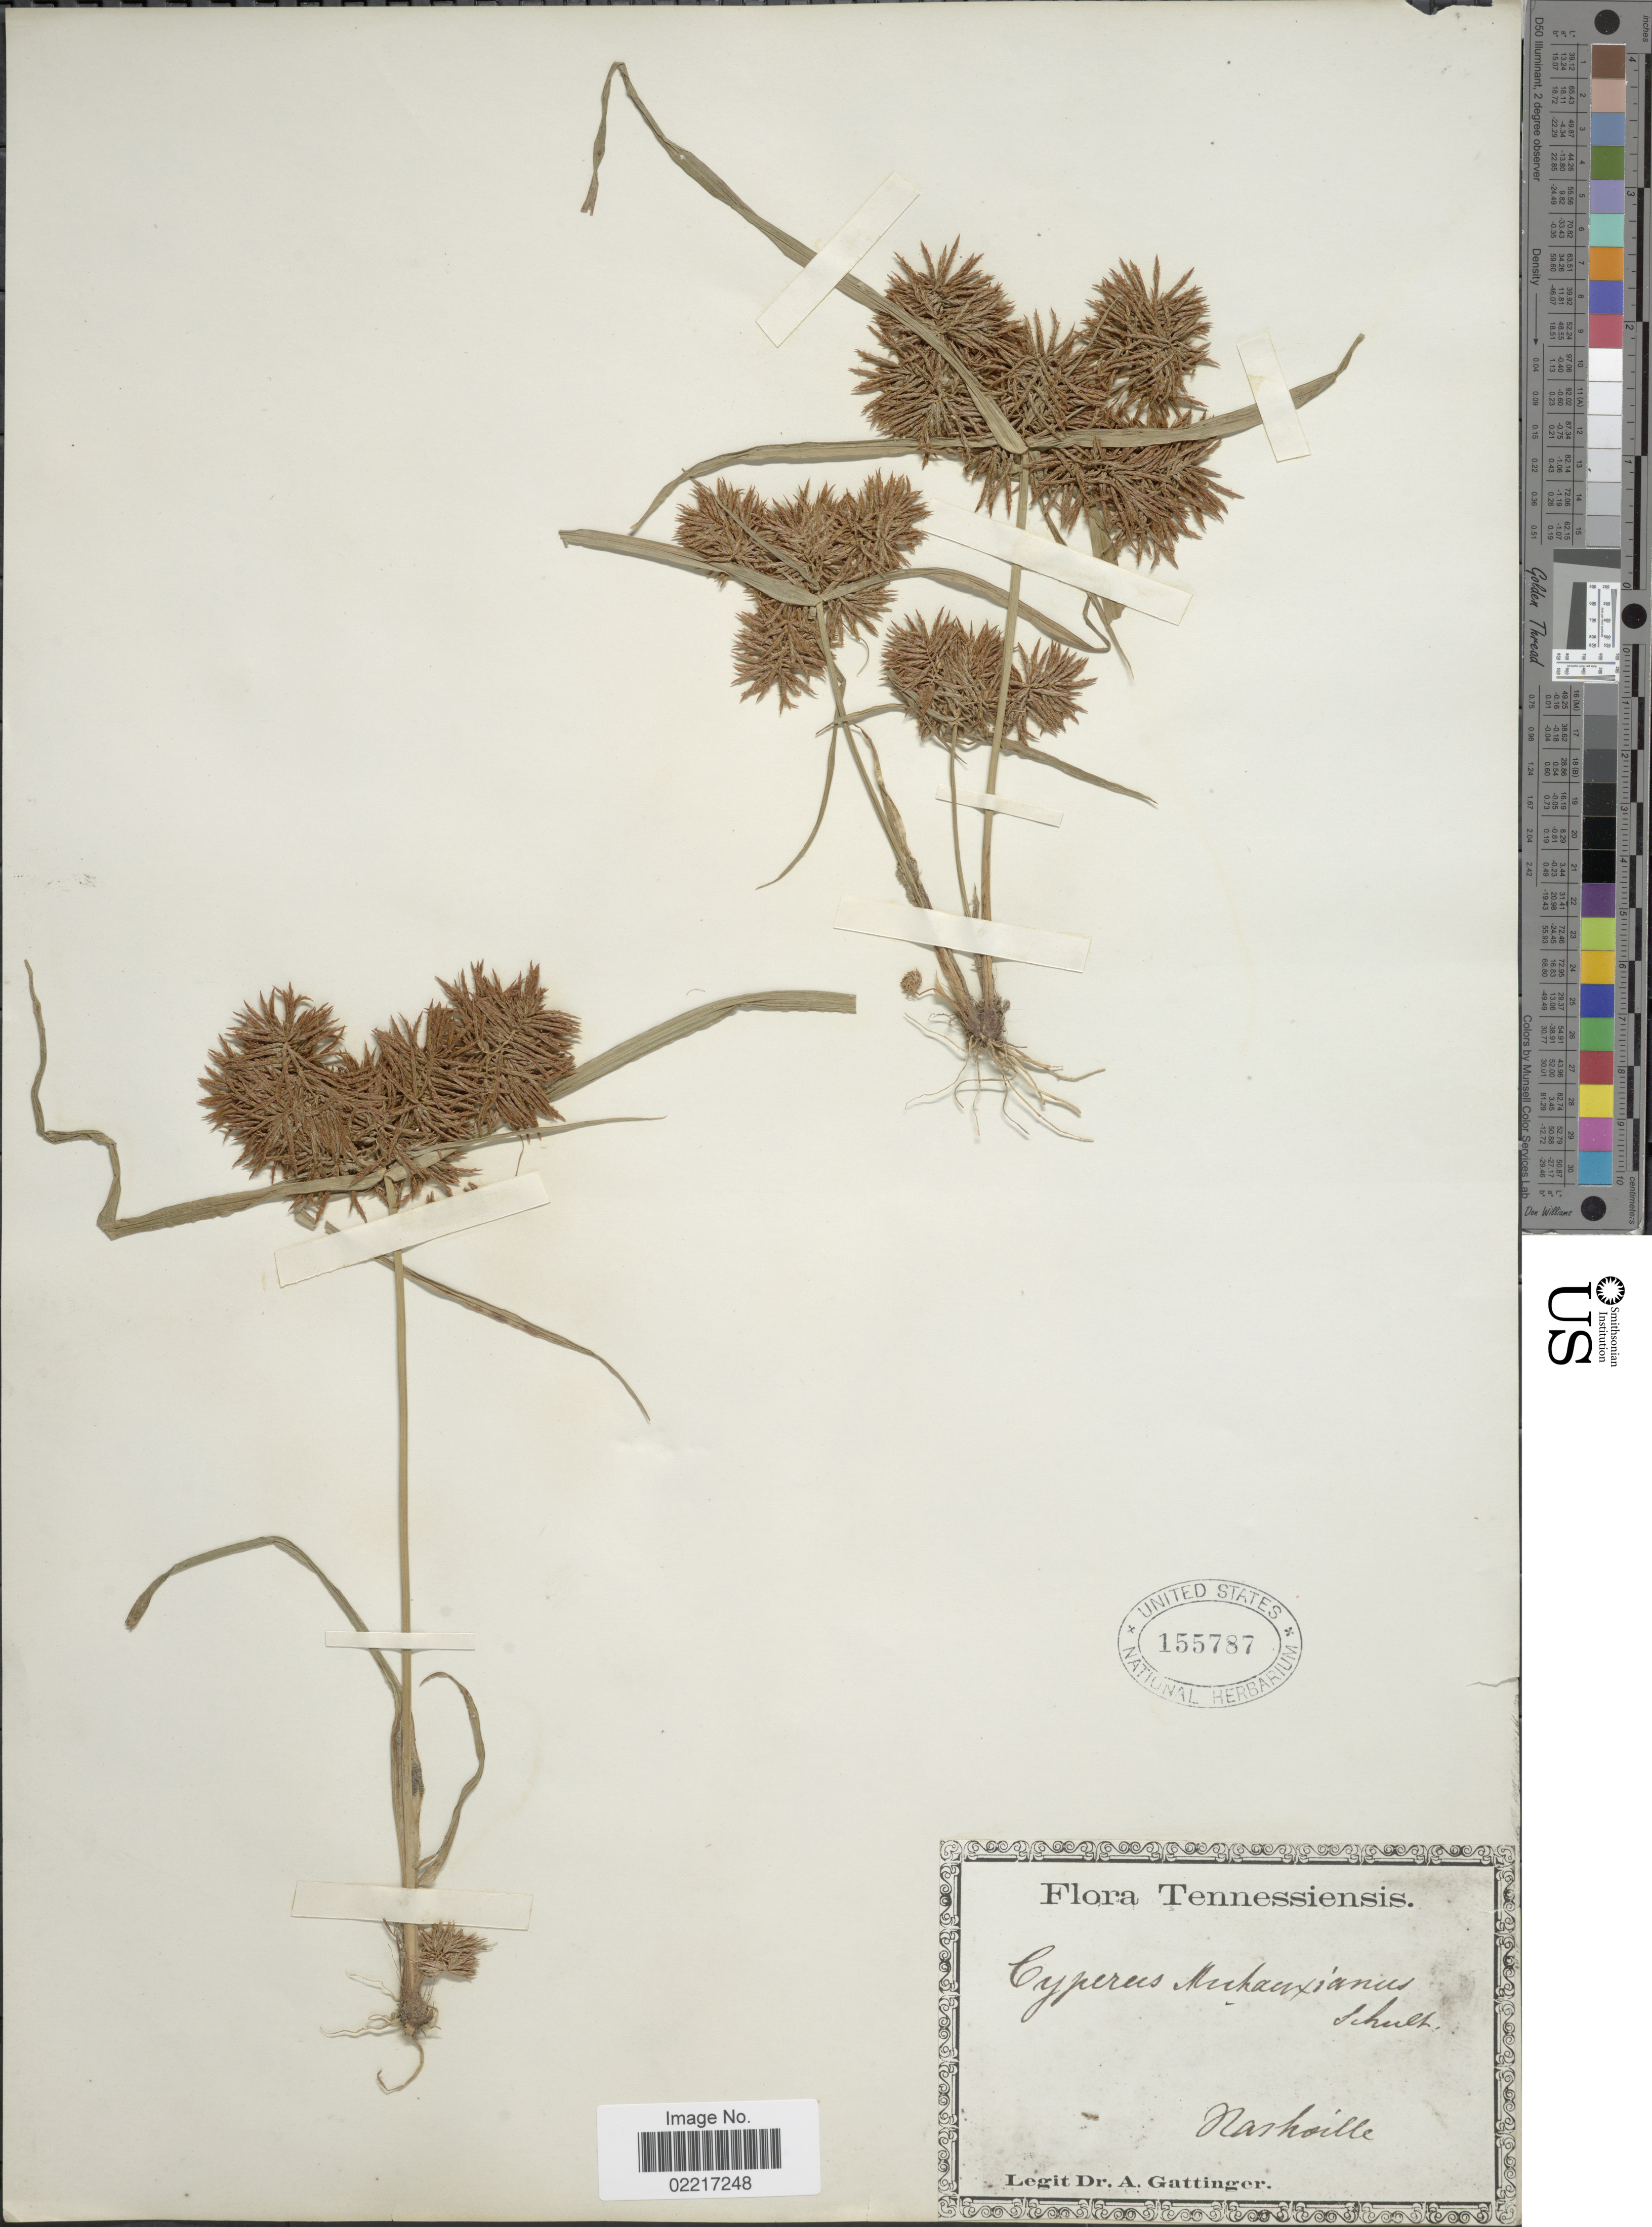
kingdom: Plantae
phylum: Tracheophyta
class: Liliopsida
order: Poales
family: Cyperaceae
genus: Cyperus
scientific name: Cyperus odoratus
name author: L.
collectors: A. Gattinger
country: United States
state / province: Tennessee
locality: Nashville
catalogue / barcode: US 155787